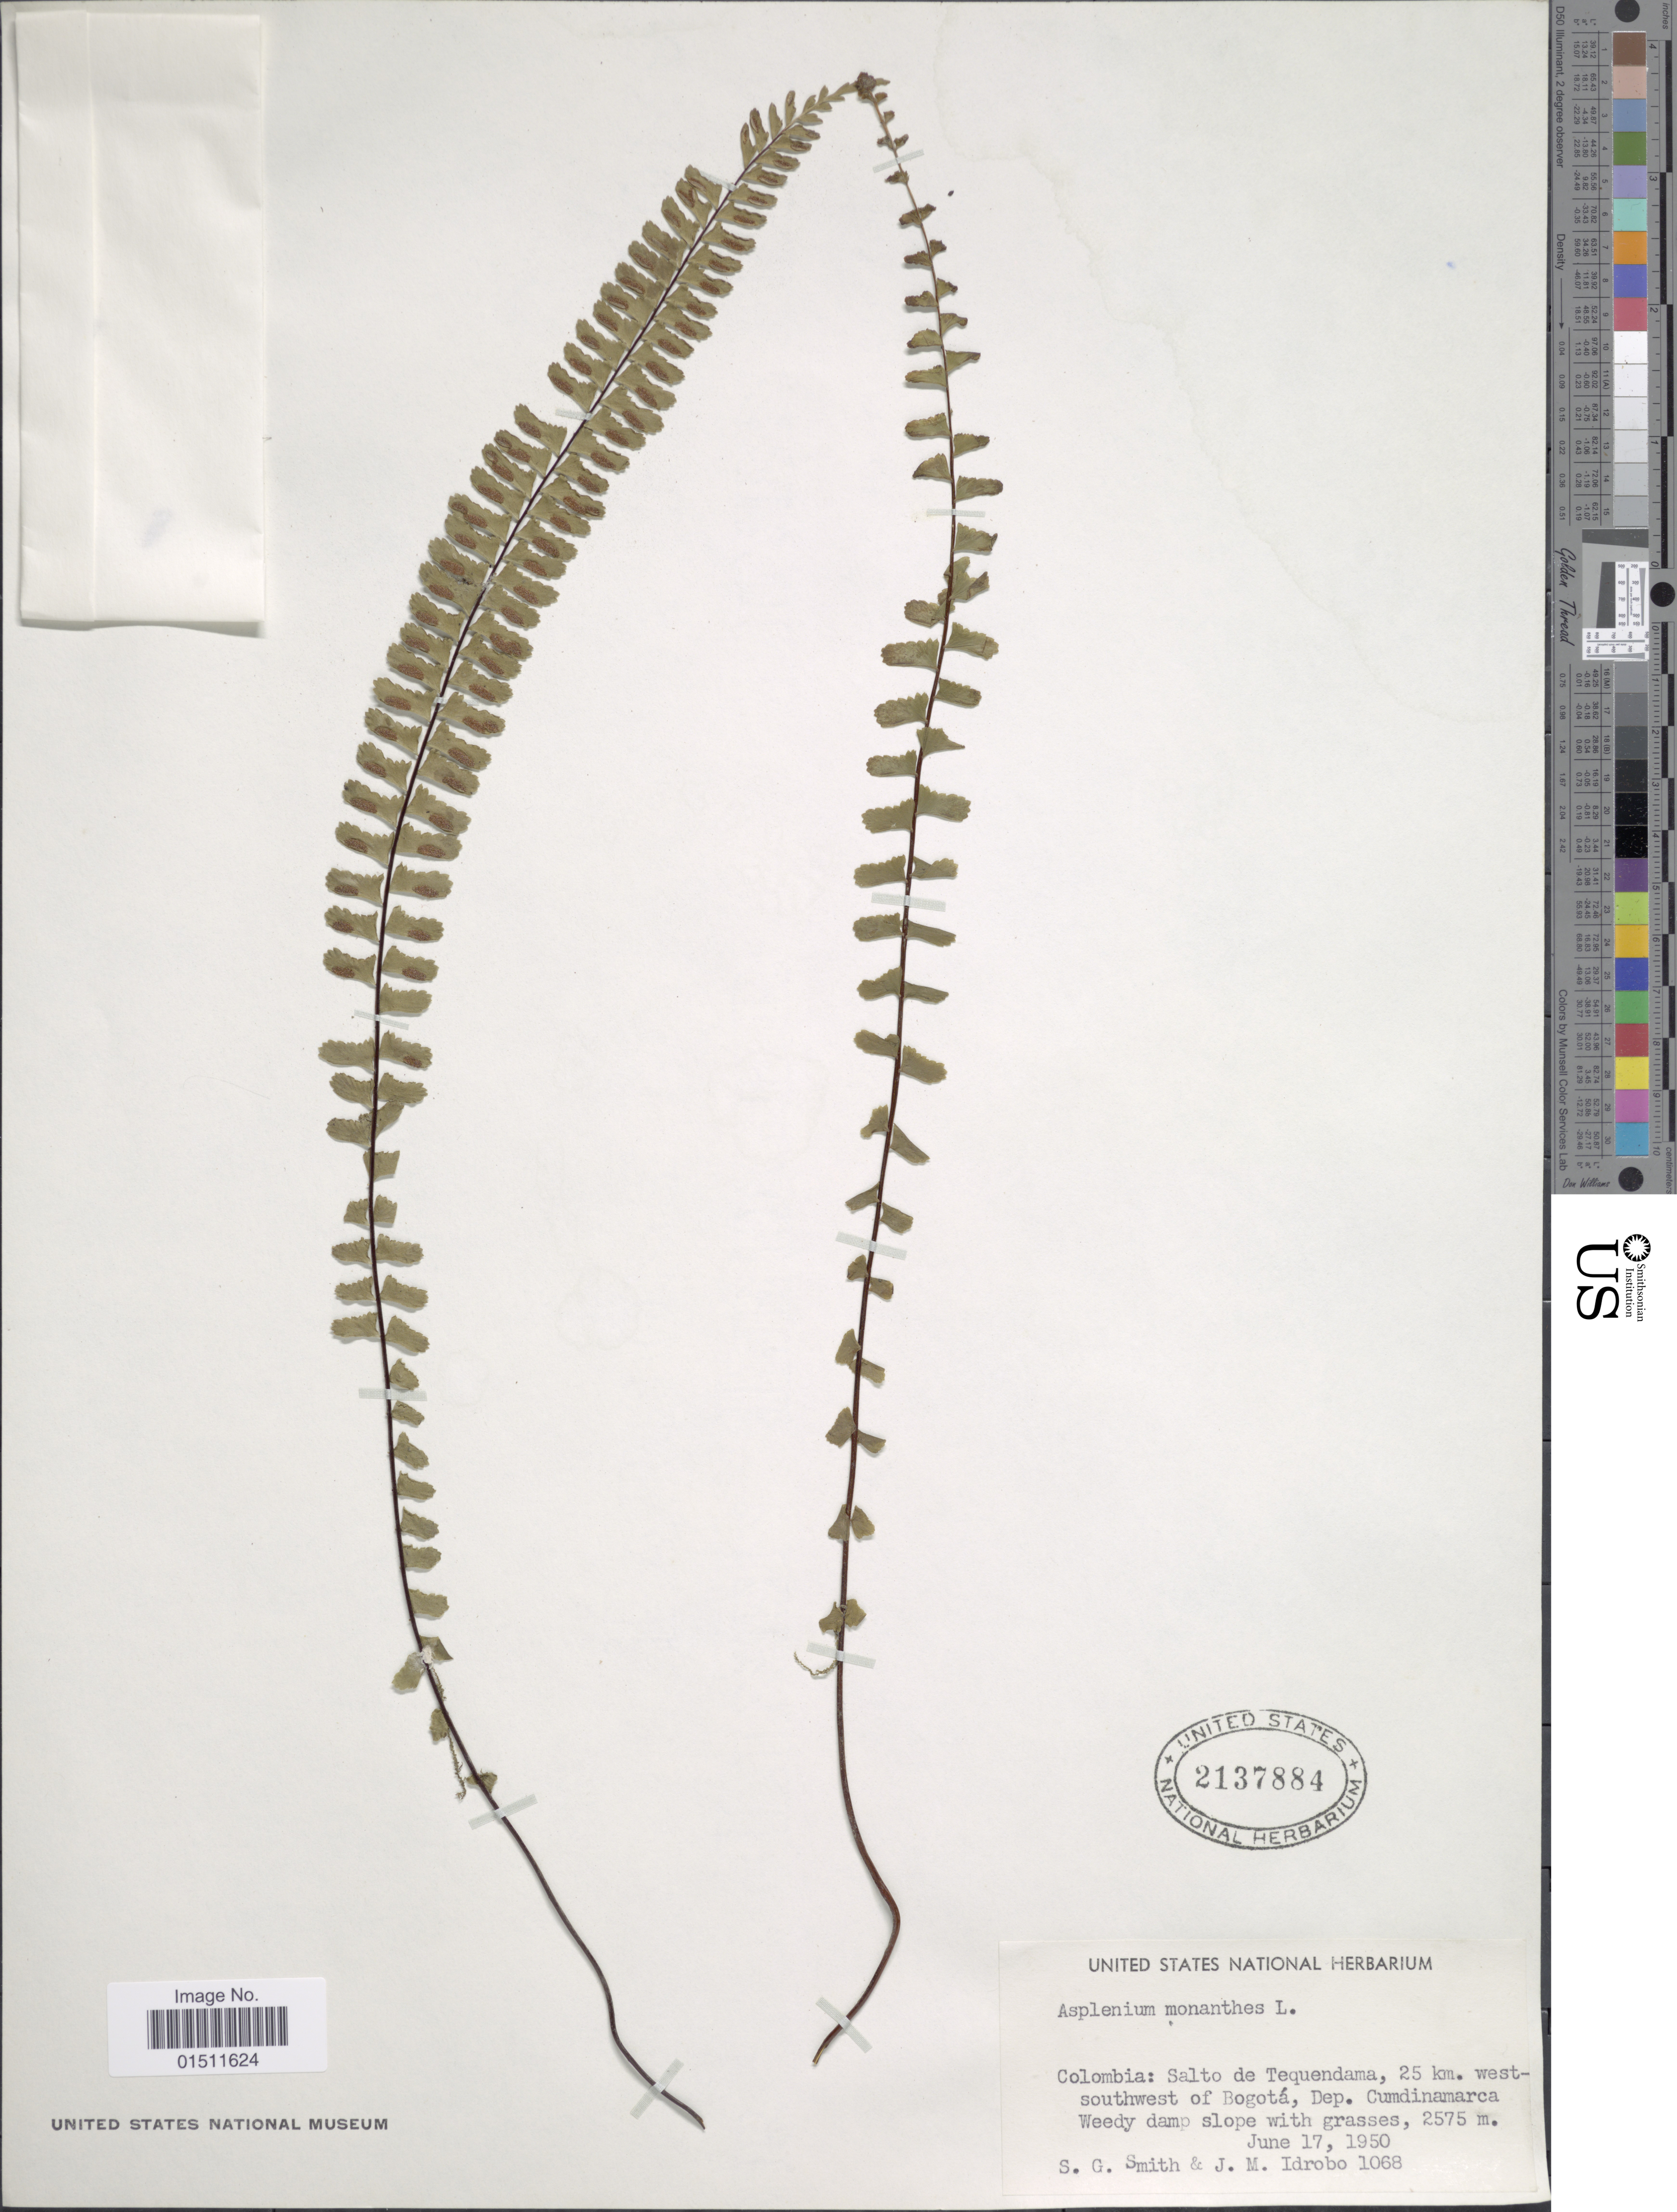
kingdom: Plantae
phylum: Tracheophyta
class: Polypodiopsida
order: Polypodiales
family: Aspleniaceae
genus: Asplenium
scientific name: Asplenium monanthes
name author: L.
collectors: S. G. Smith & J. M. Idrobo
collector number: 1068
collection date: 1950-06-17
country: Colombia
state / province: Cundinamarca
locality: Salto de Tequendama, 25 km. westsouthwest of Bogota, Dep. Cumdinamarca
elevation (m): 2575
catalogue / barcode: US 2137884